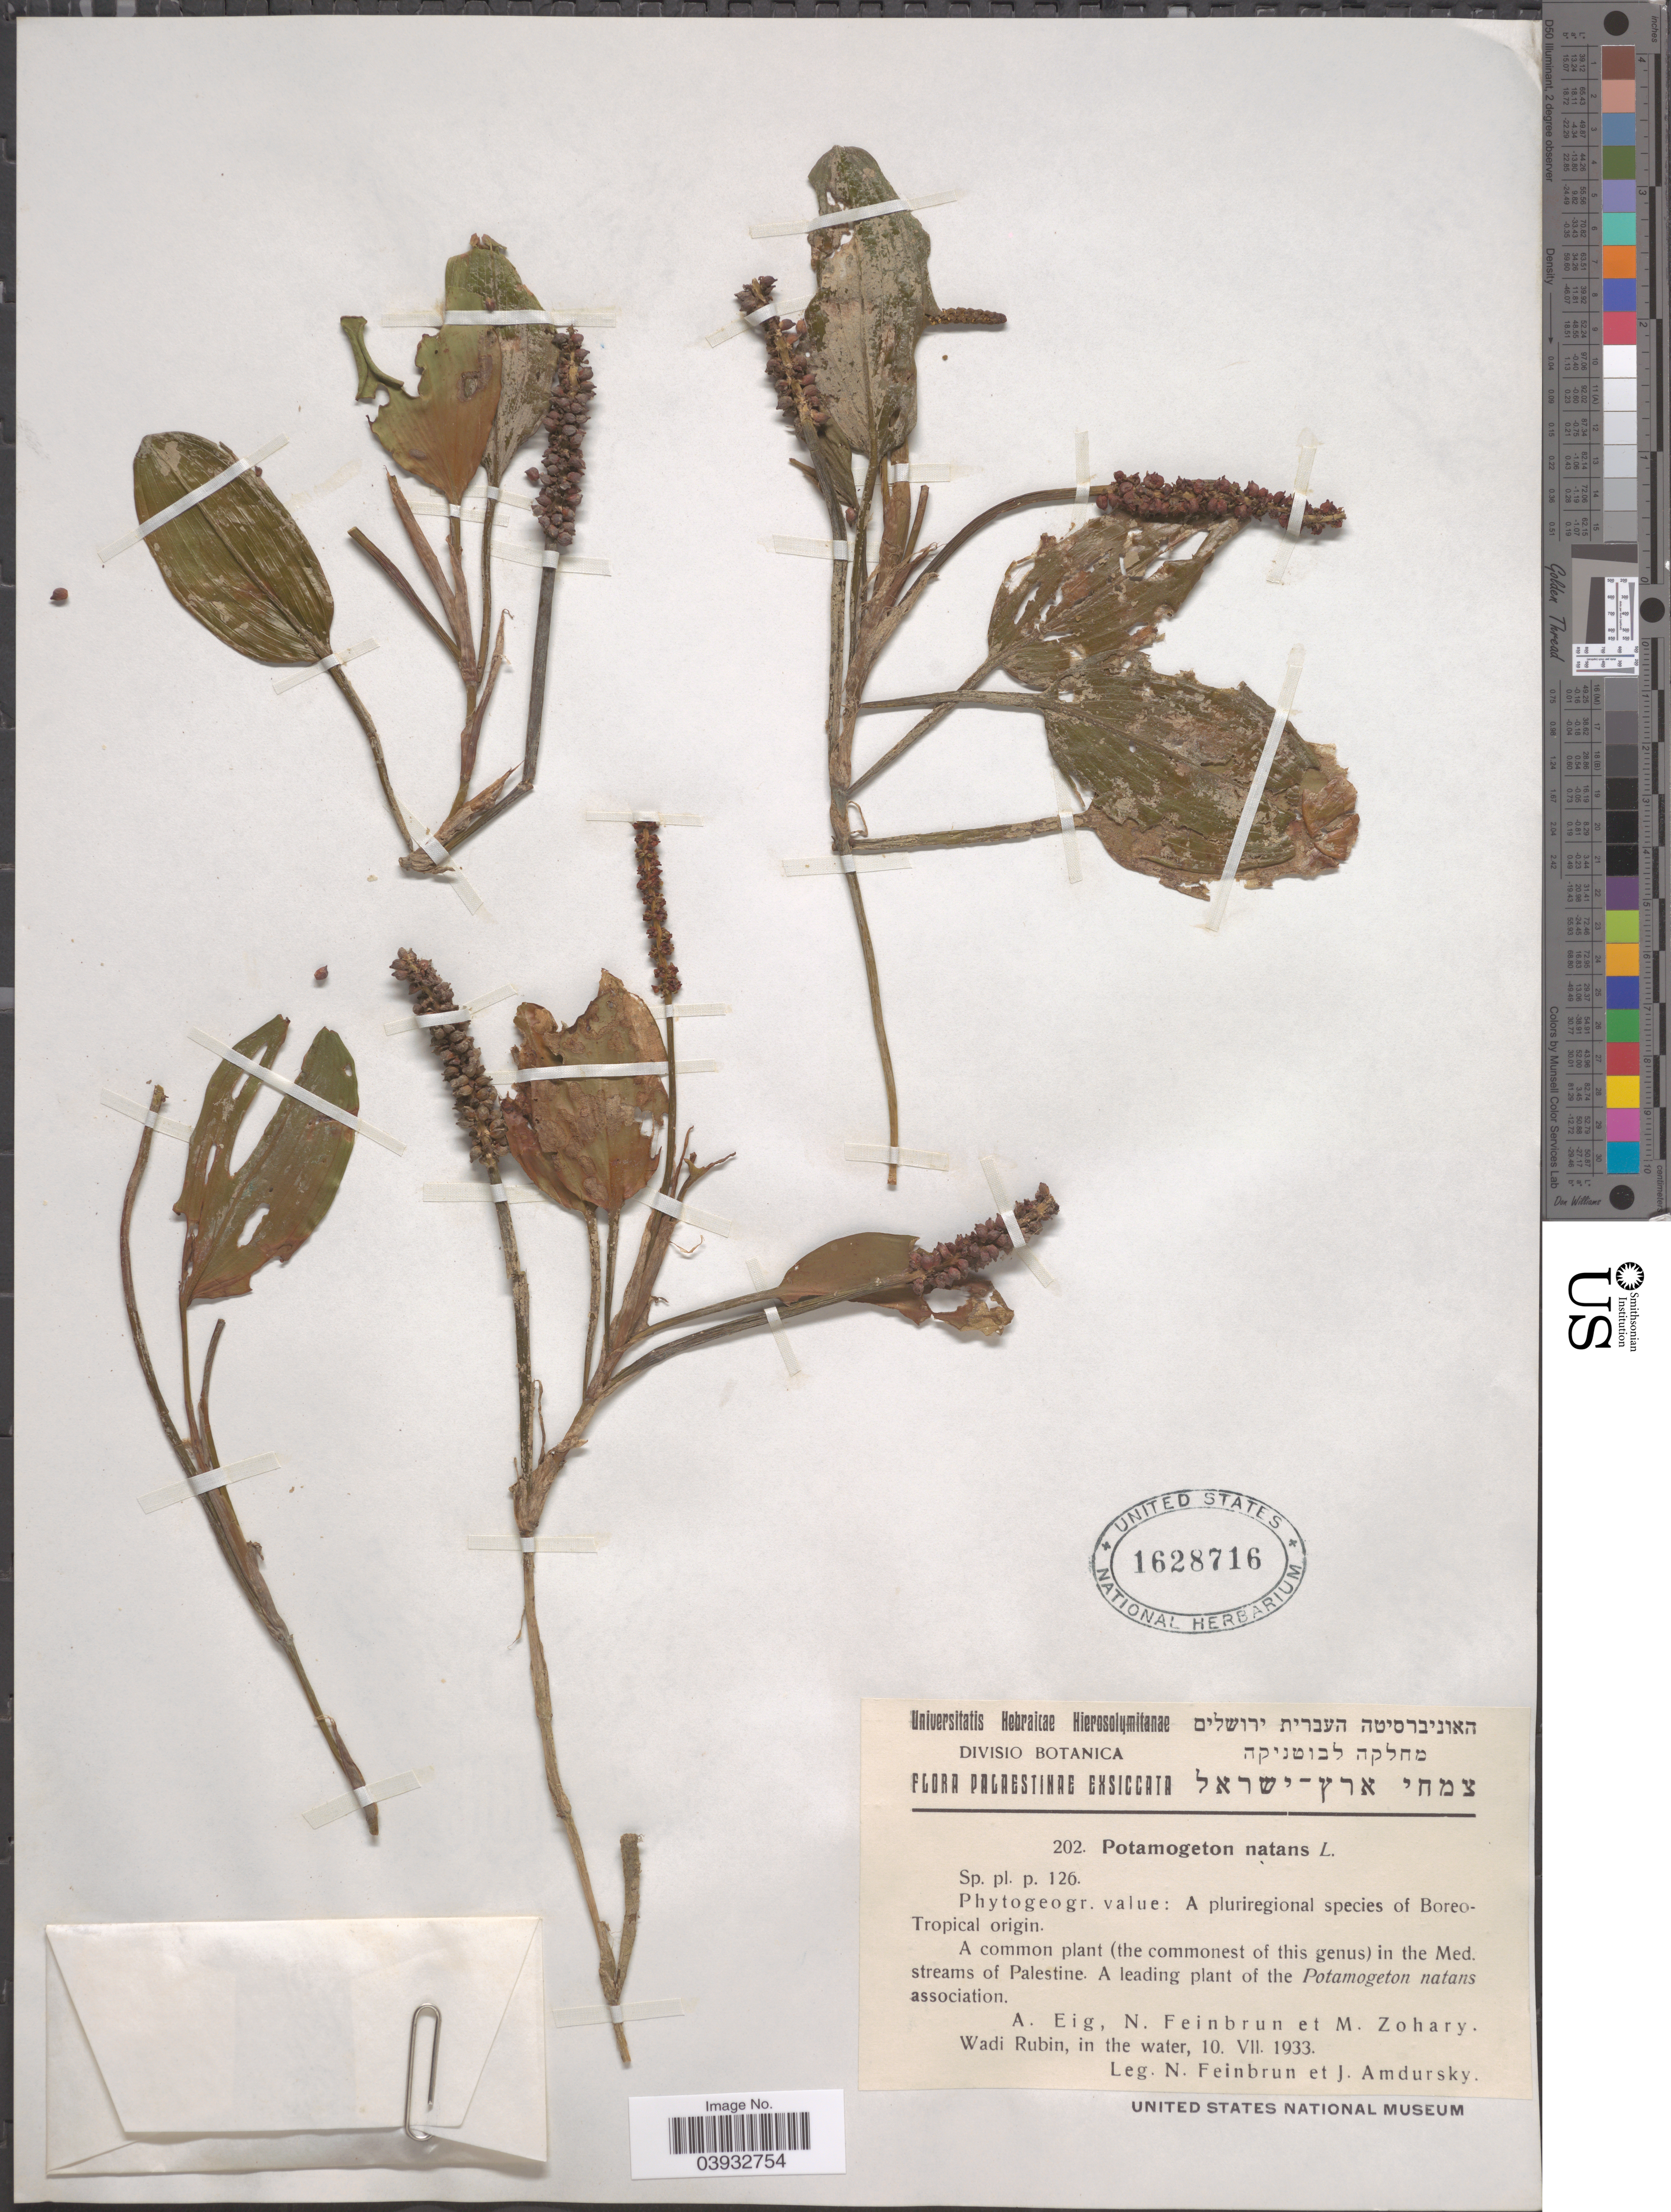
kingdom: Plantae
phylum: Tracheophyta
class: Liliopsida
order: Alismatales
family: Potamogetonaceae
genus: Potamogeton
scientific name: Potamogeton natans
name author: L.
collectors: N. Feinbrun & I. Amdursky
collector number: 202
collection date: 1933-07-10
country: Israel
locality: In the Med. streams of Palestine.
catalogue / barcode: US 1628716